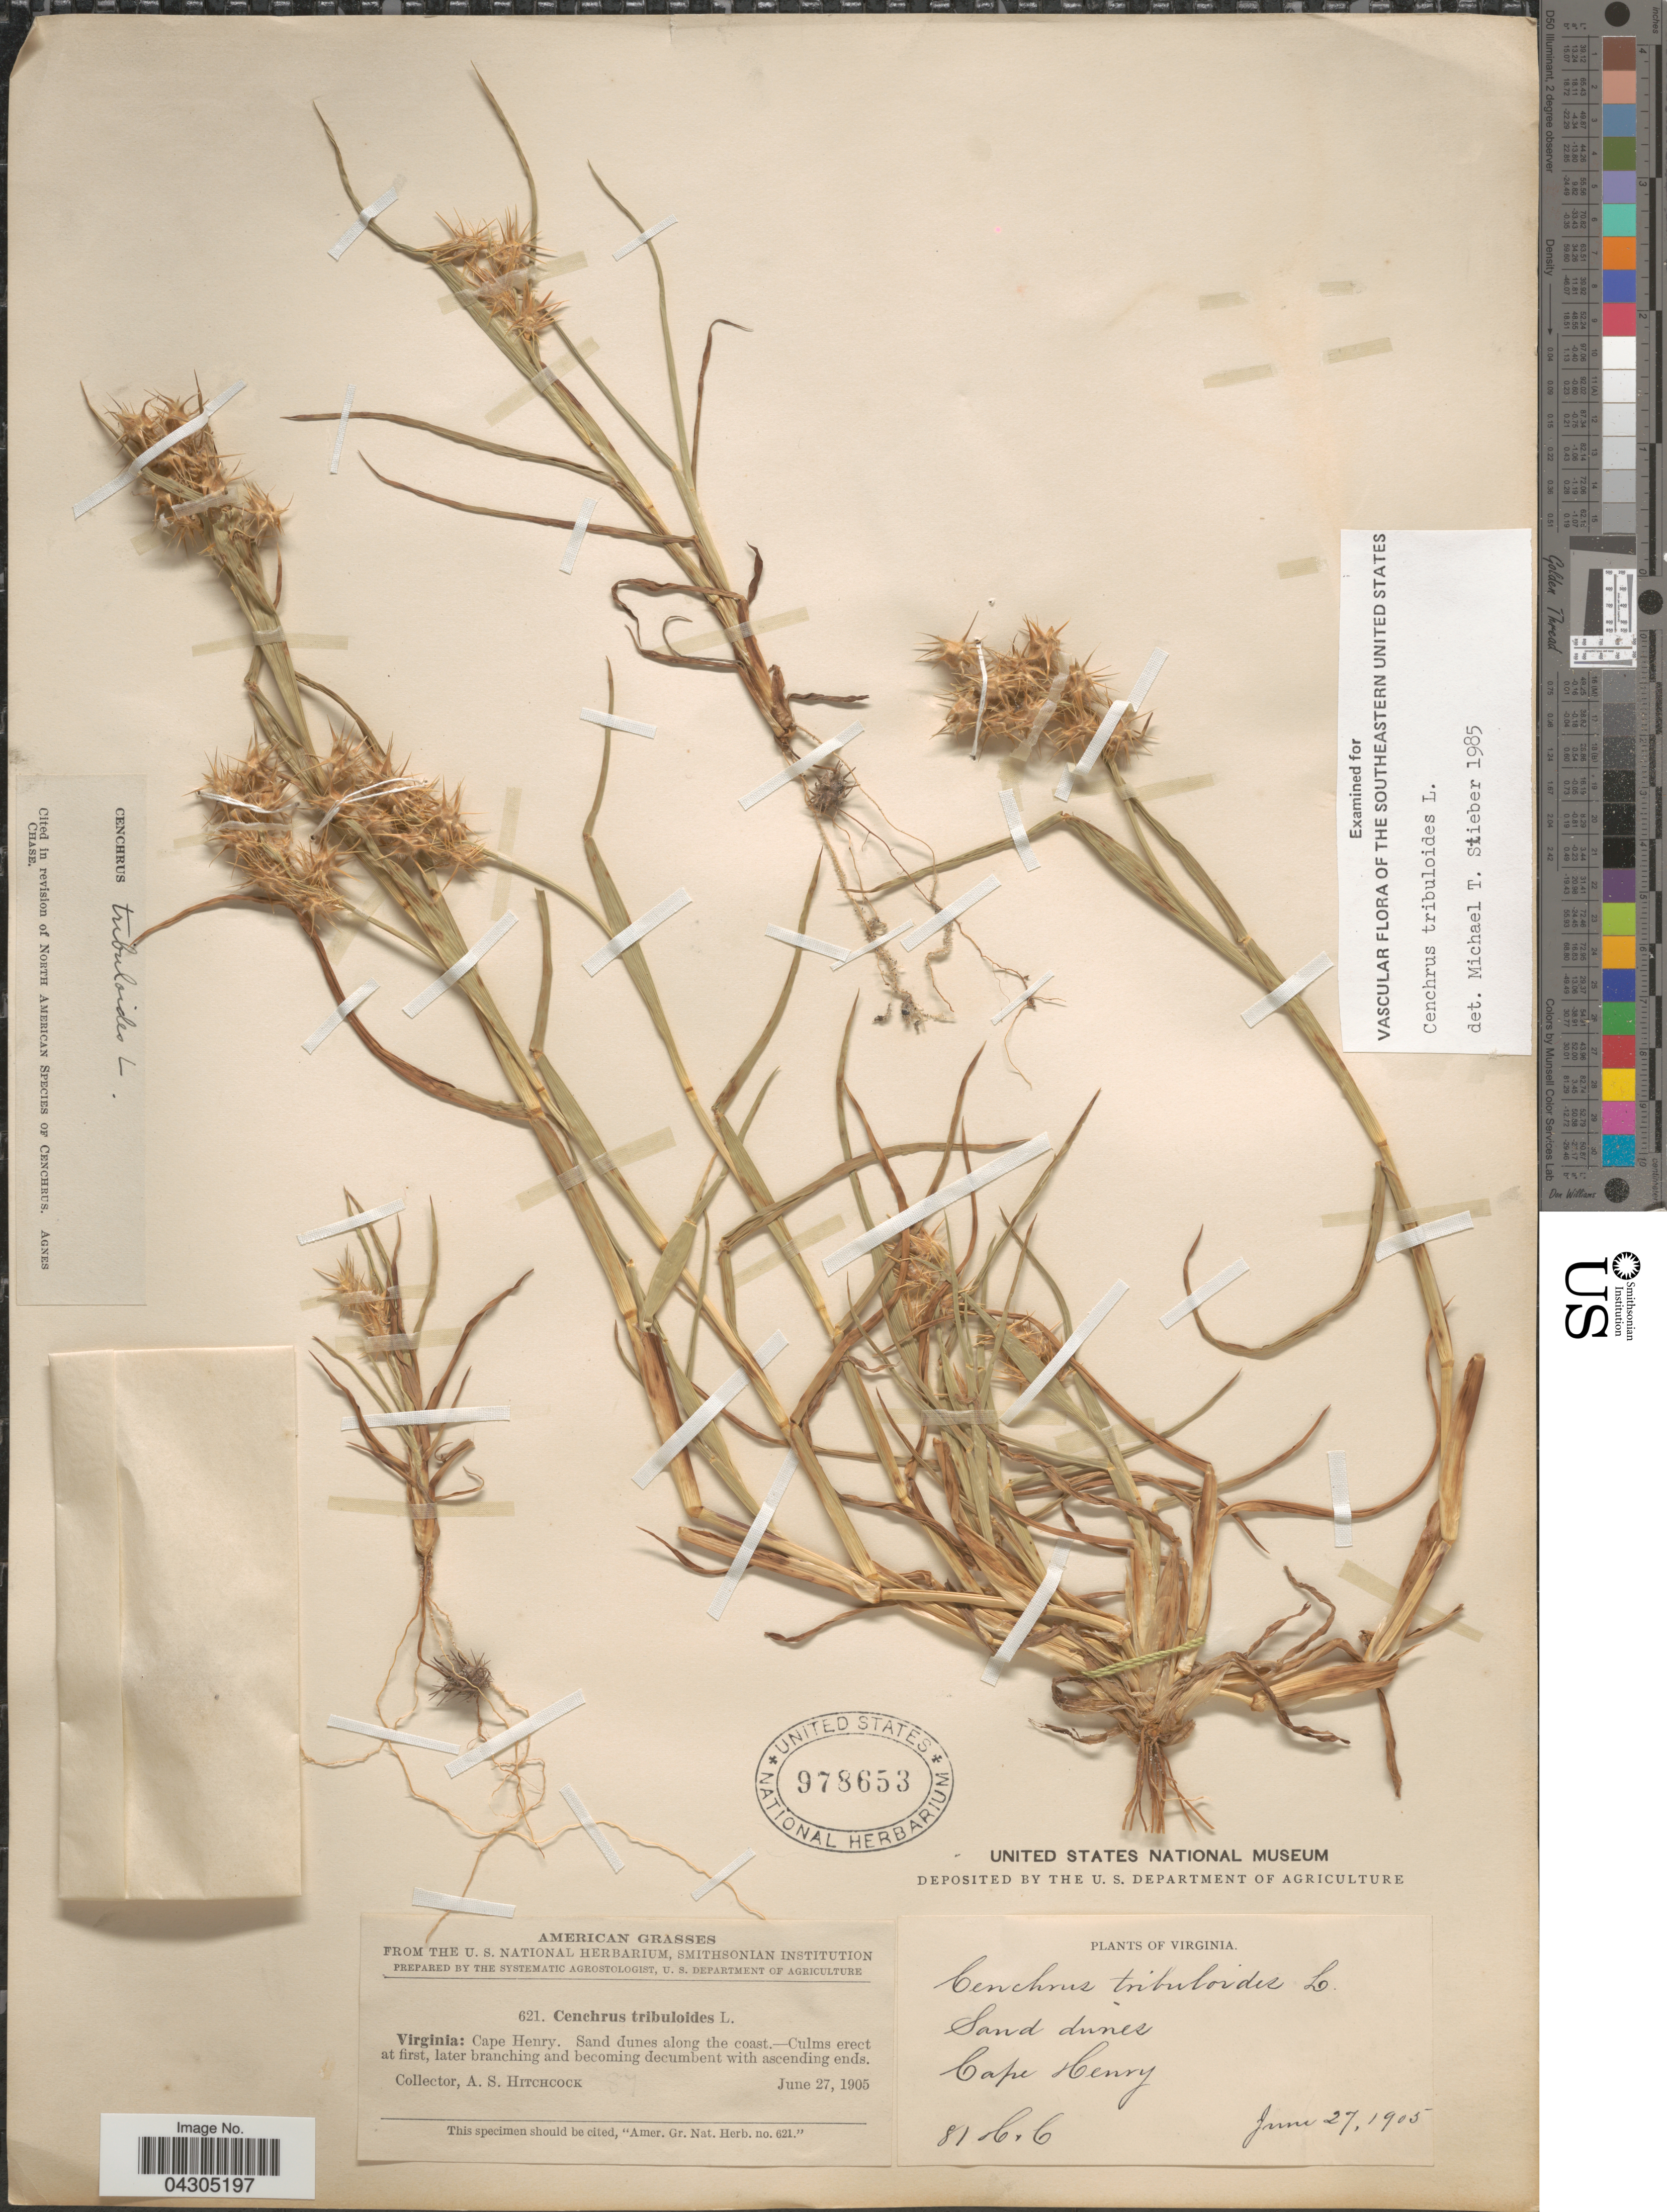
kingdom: Plantae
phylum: Tracheophyta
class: Liliopsida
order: Poales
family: Poaceae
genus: Cenchrus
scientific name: Cenchrus tribuloides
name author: L.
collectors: A. S. Hitchcock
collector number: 621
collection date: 1905-06-27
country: United States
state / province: Virginia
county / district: City of Virginia Beach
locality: Cape Henry.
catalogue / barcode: US 978653